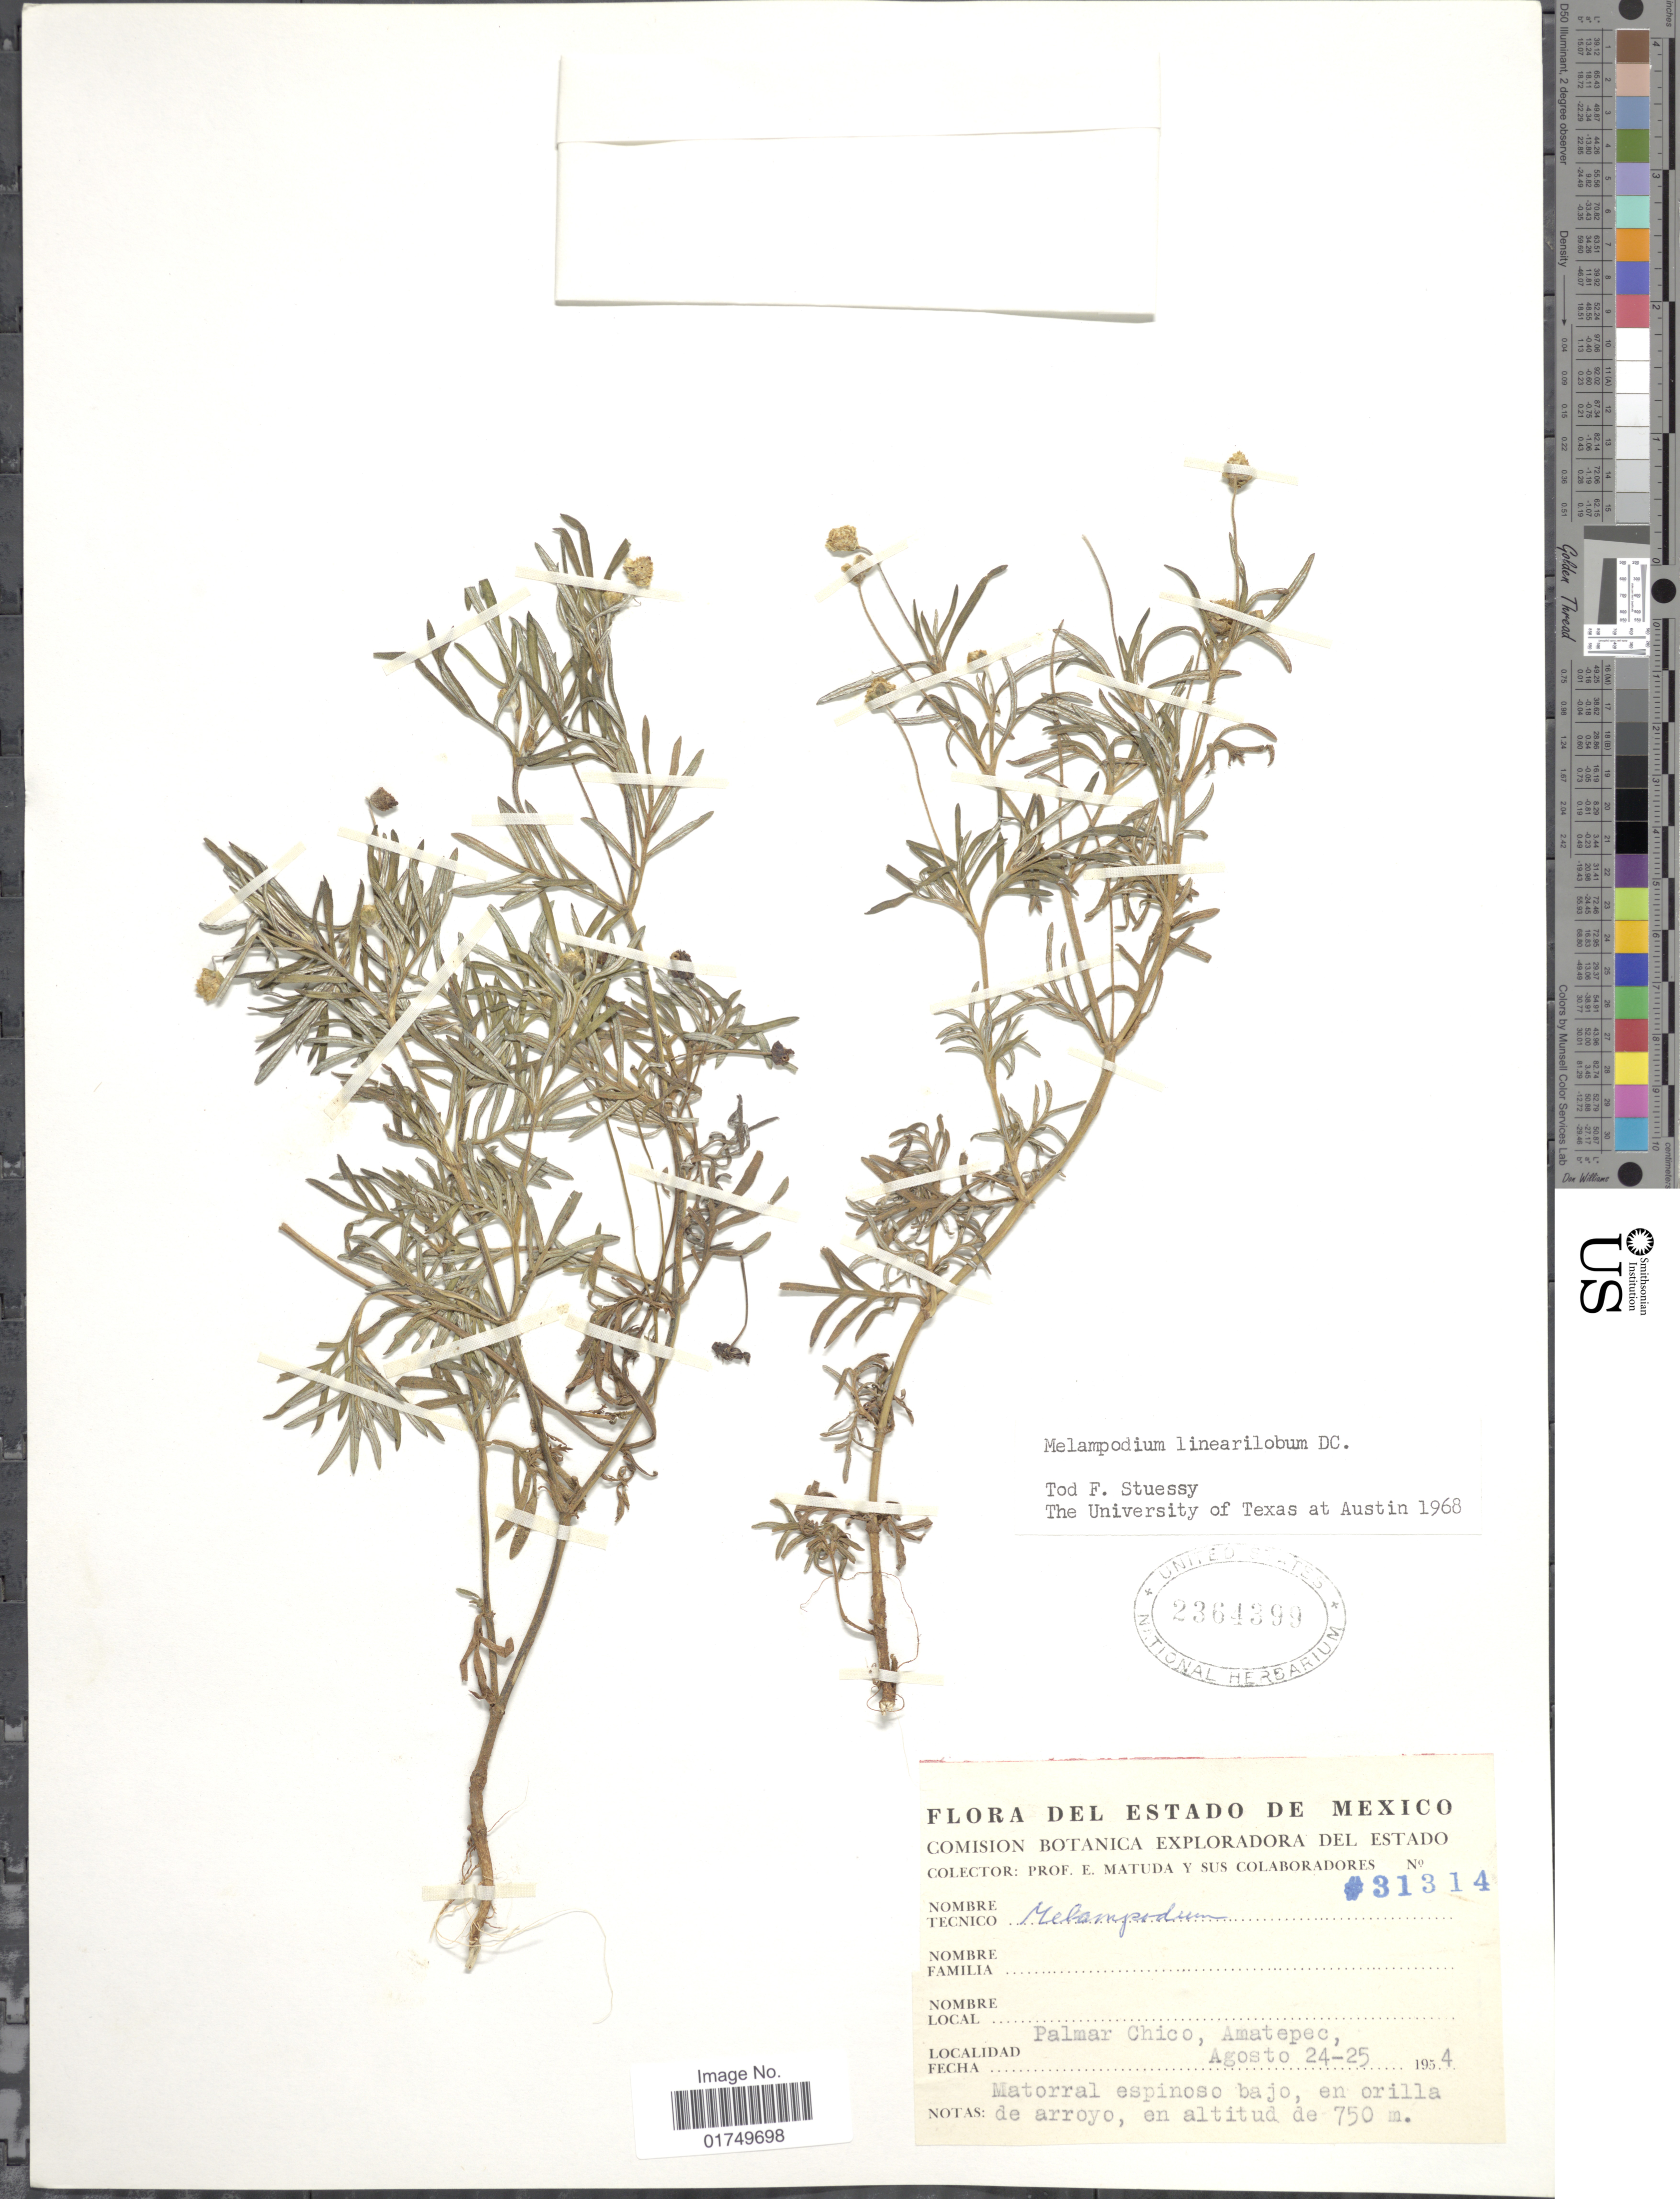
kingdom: Plantae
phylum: Tracheophyta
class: Magnoliopsida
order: Asterales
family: Asteraceae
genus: Melampodium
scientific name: Melampodium linearilobum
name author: DC.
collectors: E. Matuda & et al.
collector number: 31314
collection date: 1954-08-24/1954-08-25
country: Mexico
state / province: México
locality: Palmar Chico, Amatepec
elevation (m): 750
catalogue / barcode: US 2364399